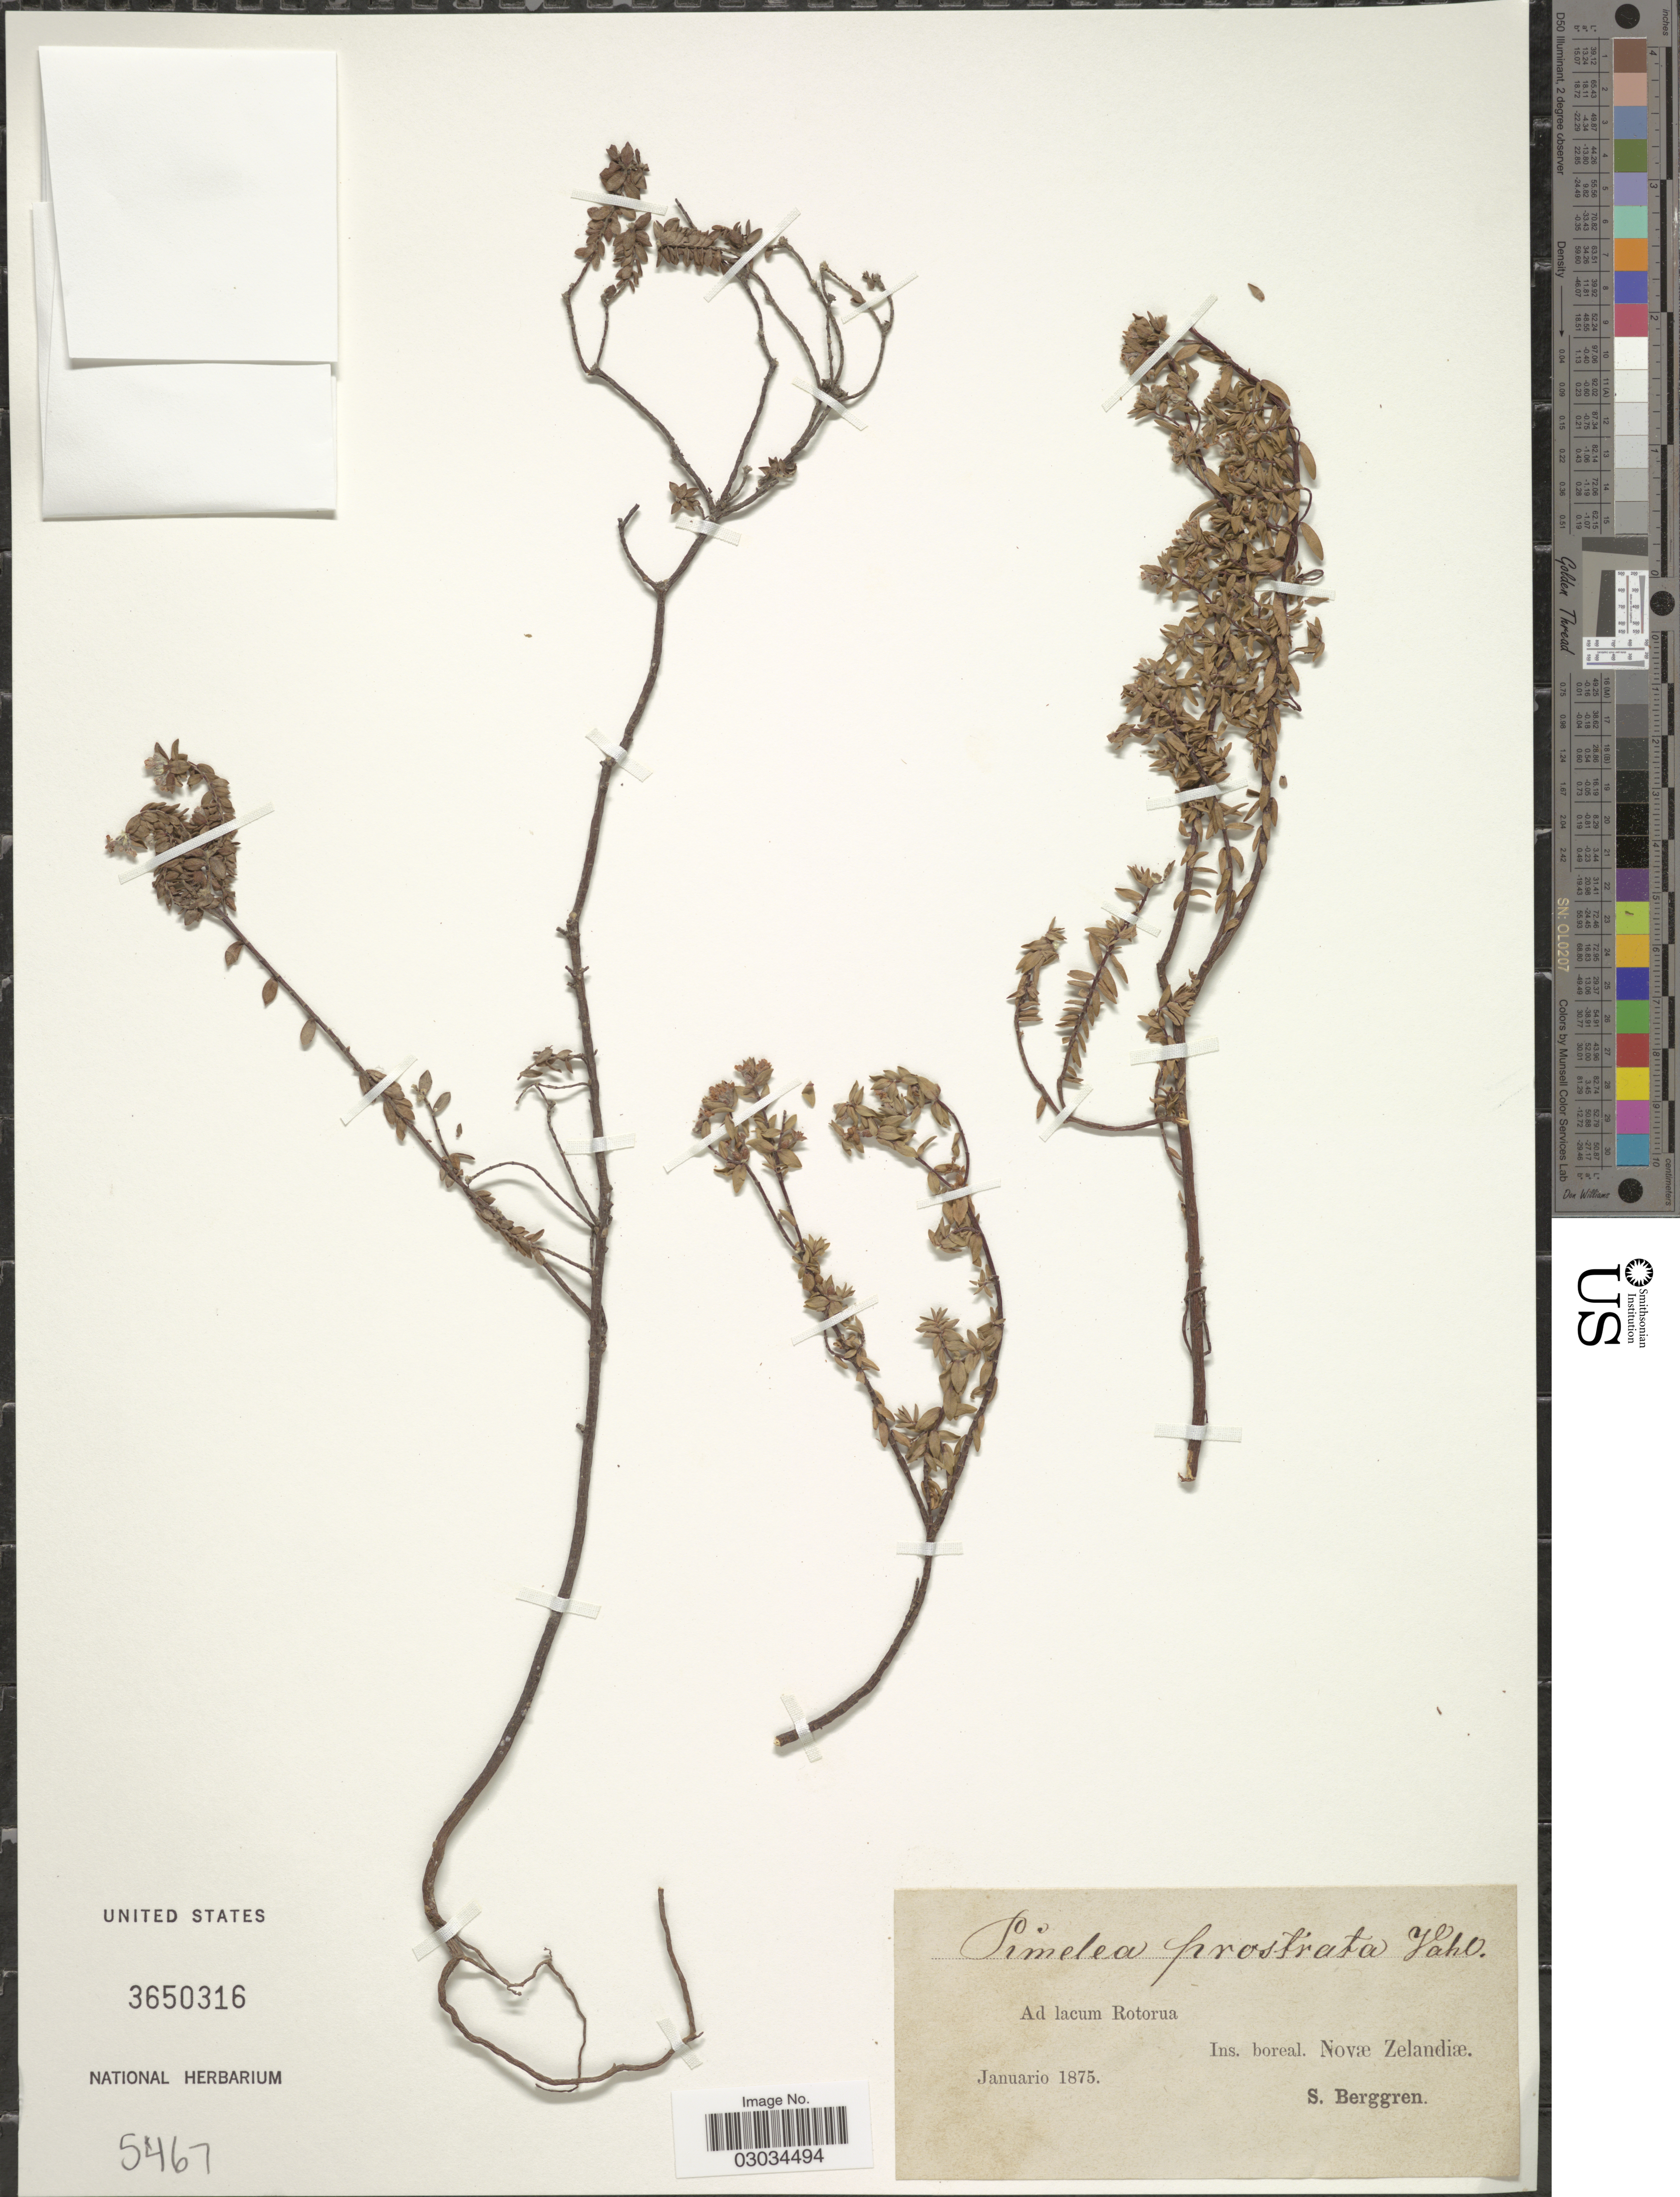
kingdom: Plantae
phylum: Tracheophyta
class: Magnoliopsida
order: Malvales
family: Thymelaeaceae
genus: Pimelea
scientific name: Pimelea prostrata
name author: Willd.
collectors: S. Berggren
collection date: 1875-01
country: New Zealand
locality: Ins. boreal. Novae Zelandiae.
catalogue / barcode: US 3650316